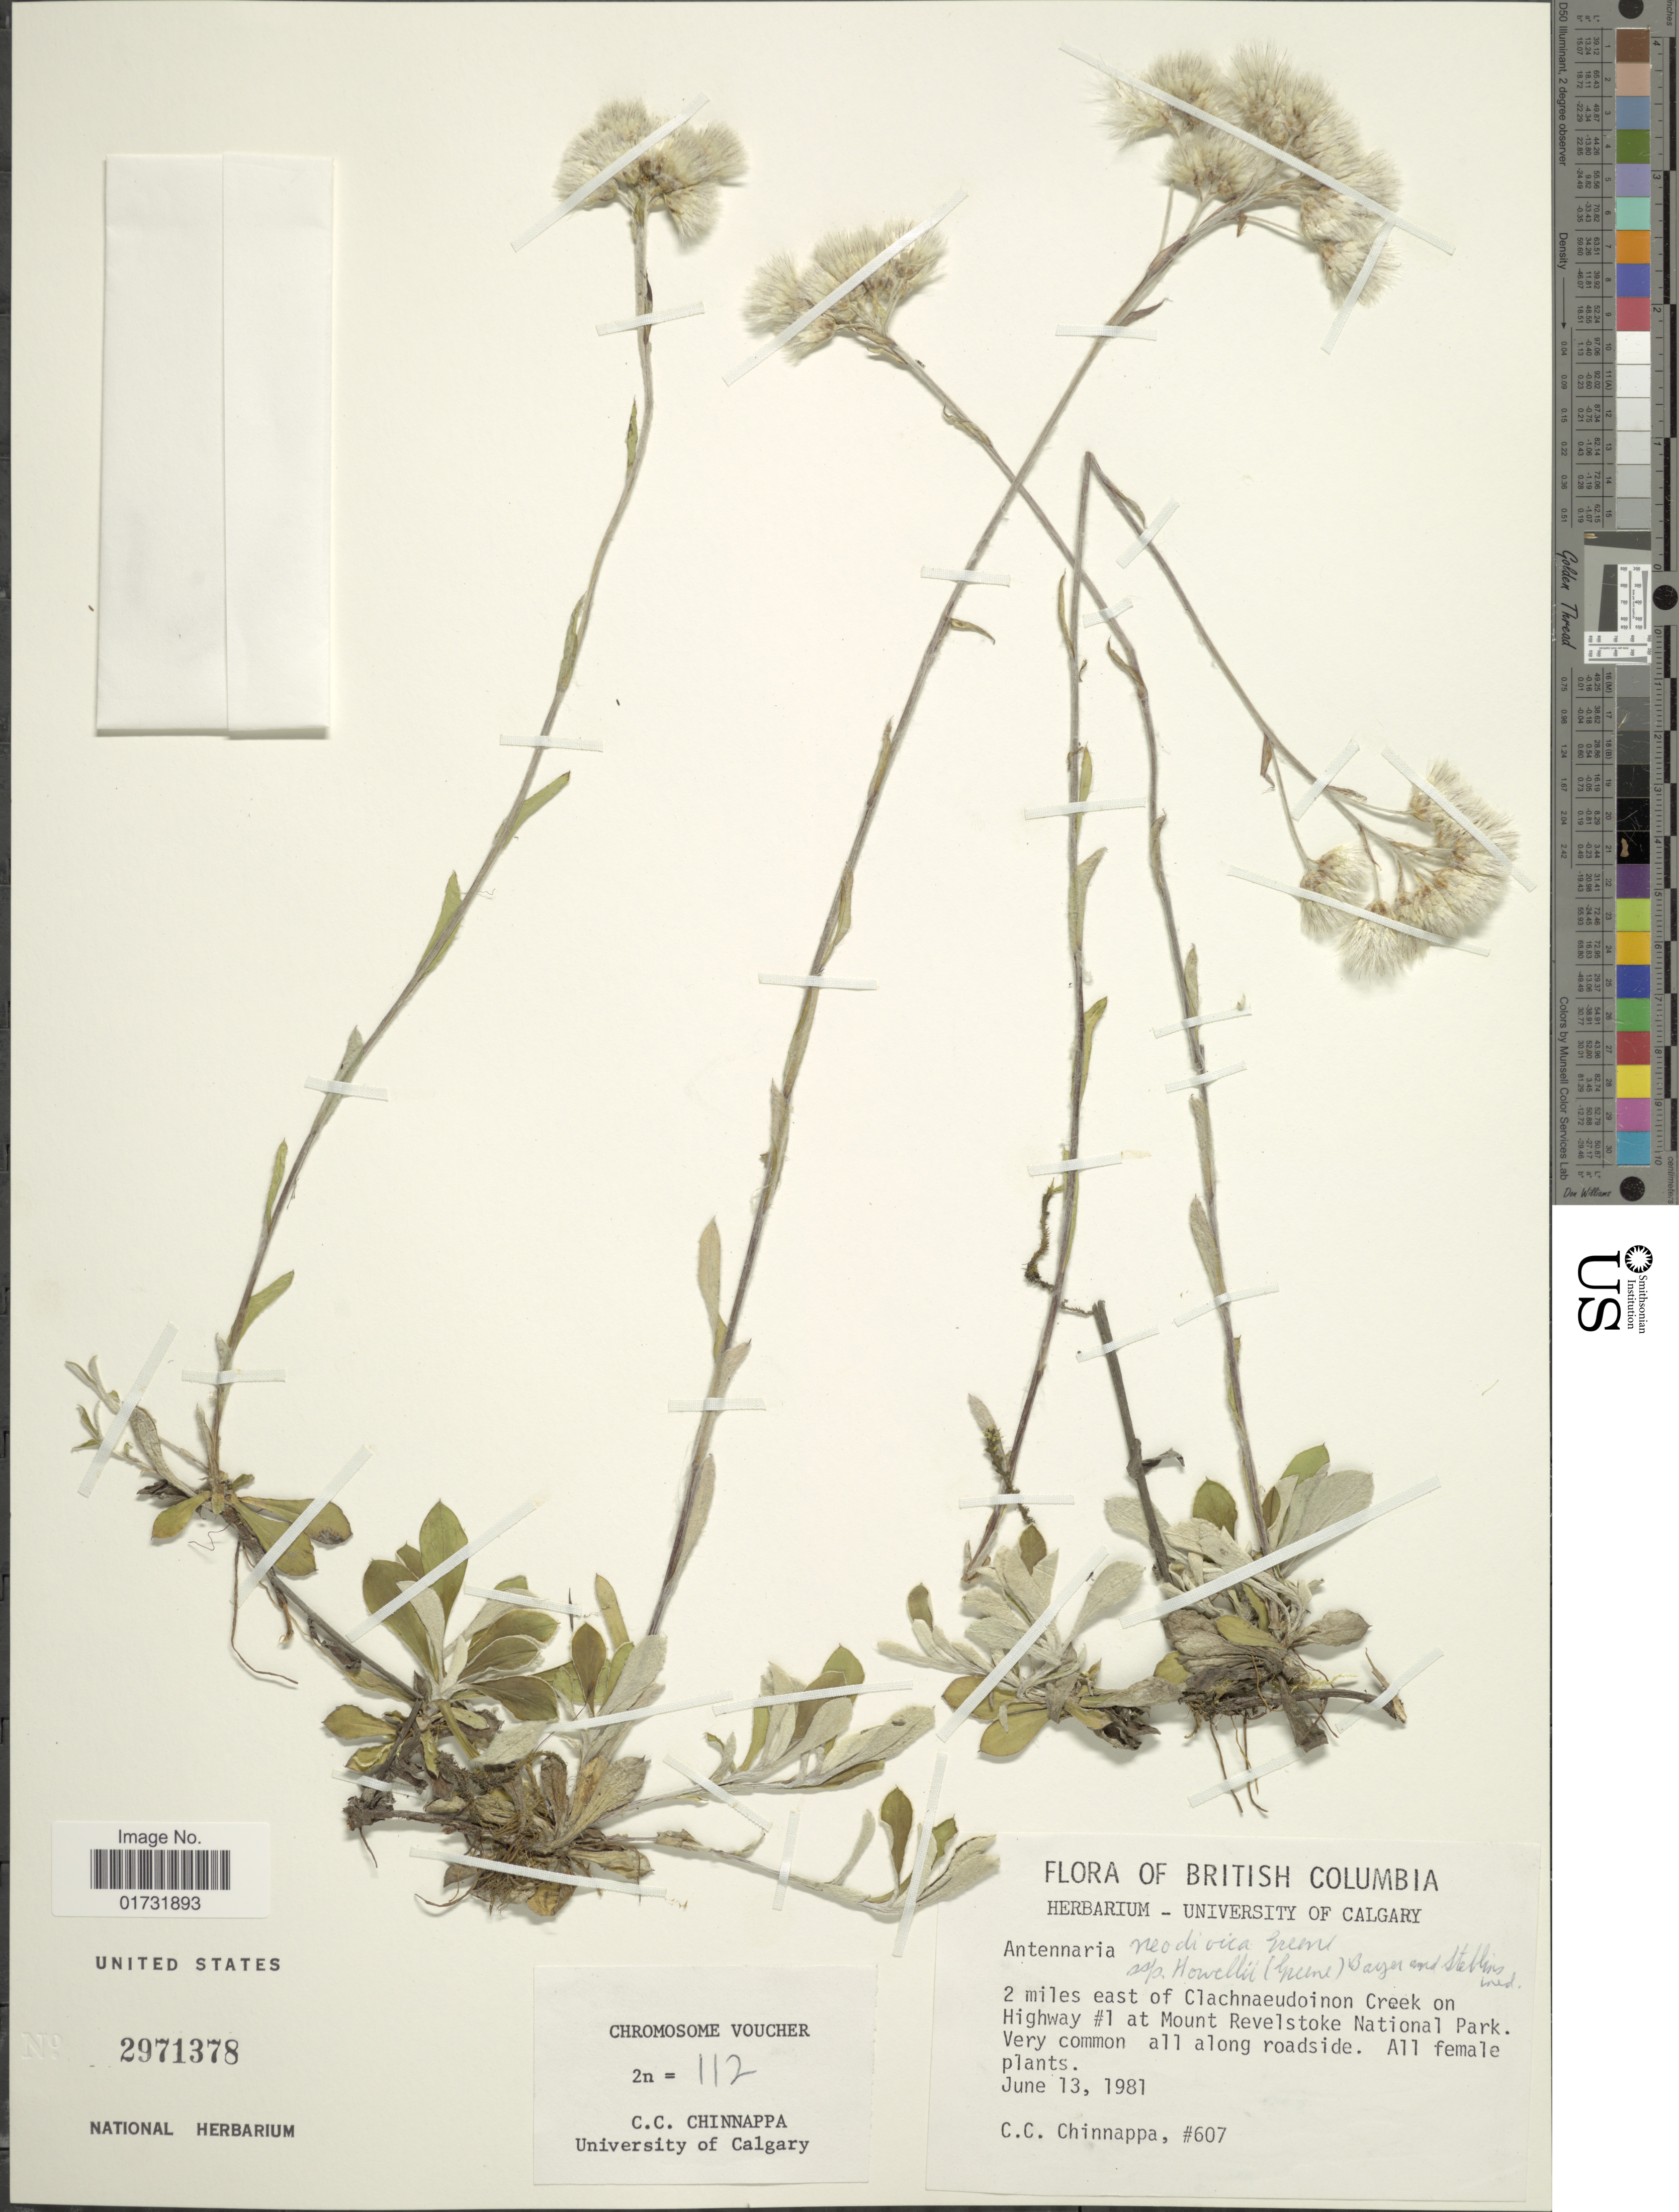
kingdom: Plantae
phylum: Tracheophyta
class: Magnoliopsida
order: Asterales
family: Asteraceae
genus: Antennaria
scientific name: Antennaria neodioica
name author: Greene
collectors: C. Chinnappa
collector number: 607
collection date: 1981-06-13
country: Canada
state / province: British Columbia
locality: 2 miles east of Clachnaeudoinon Creek on Highway #1 at Mount Revelstoke National Park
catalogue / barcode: US 2971378